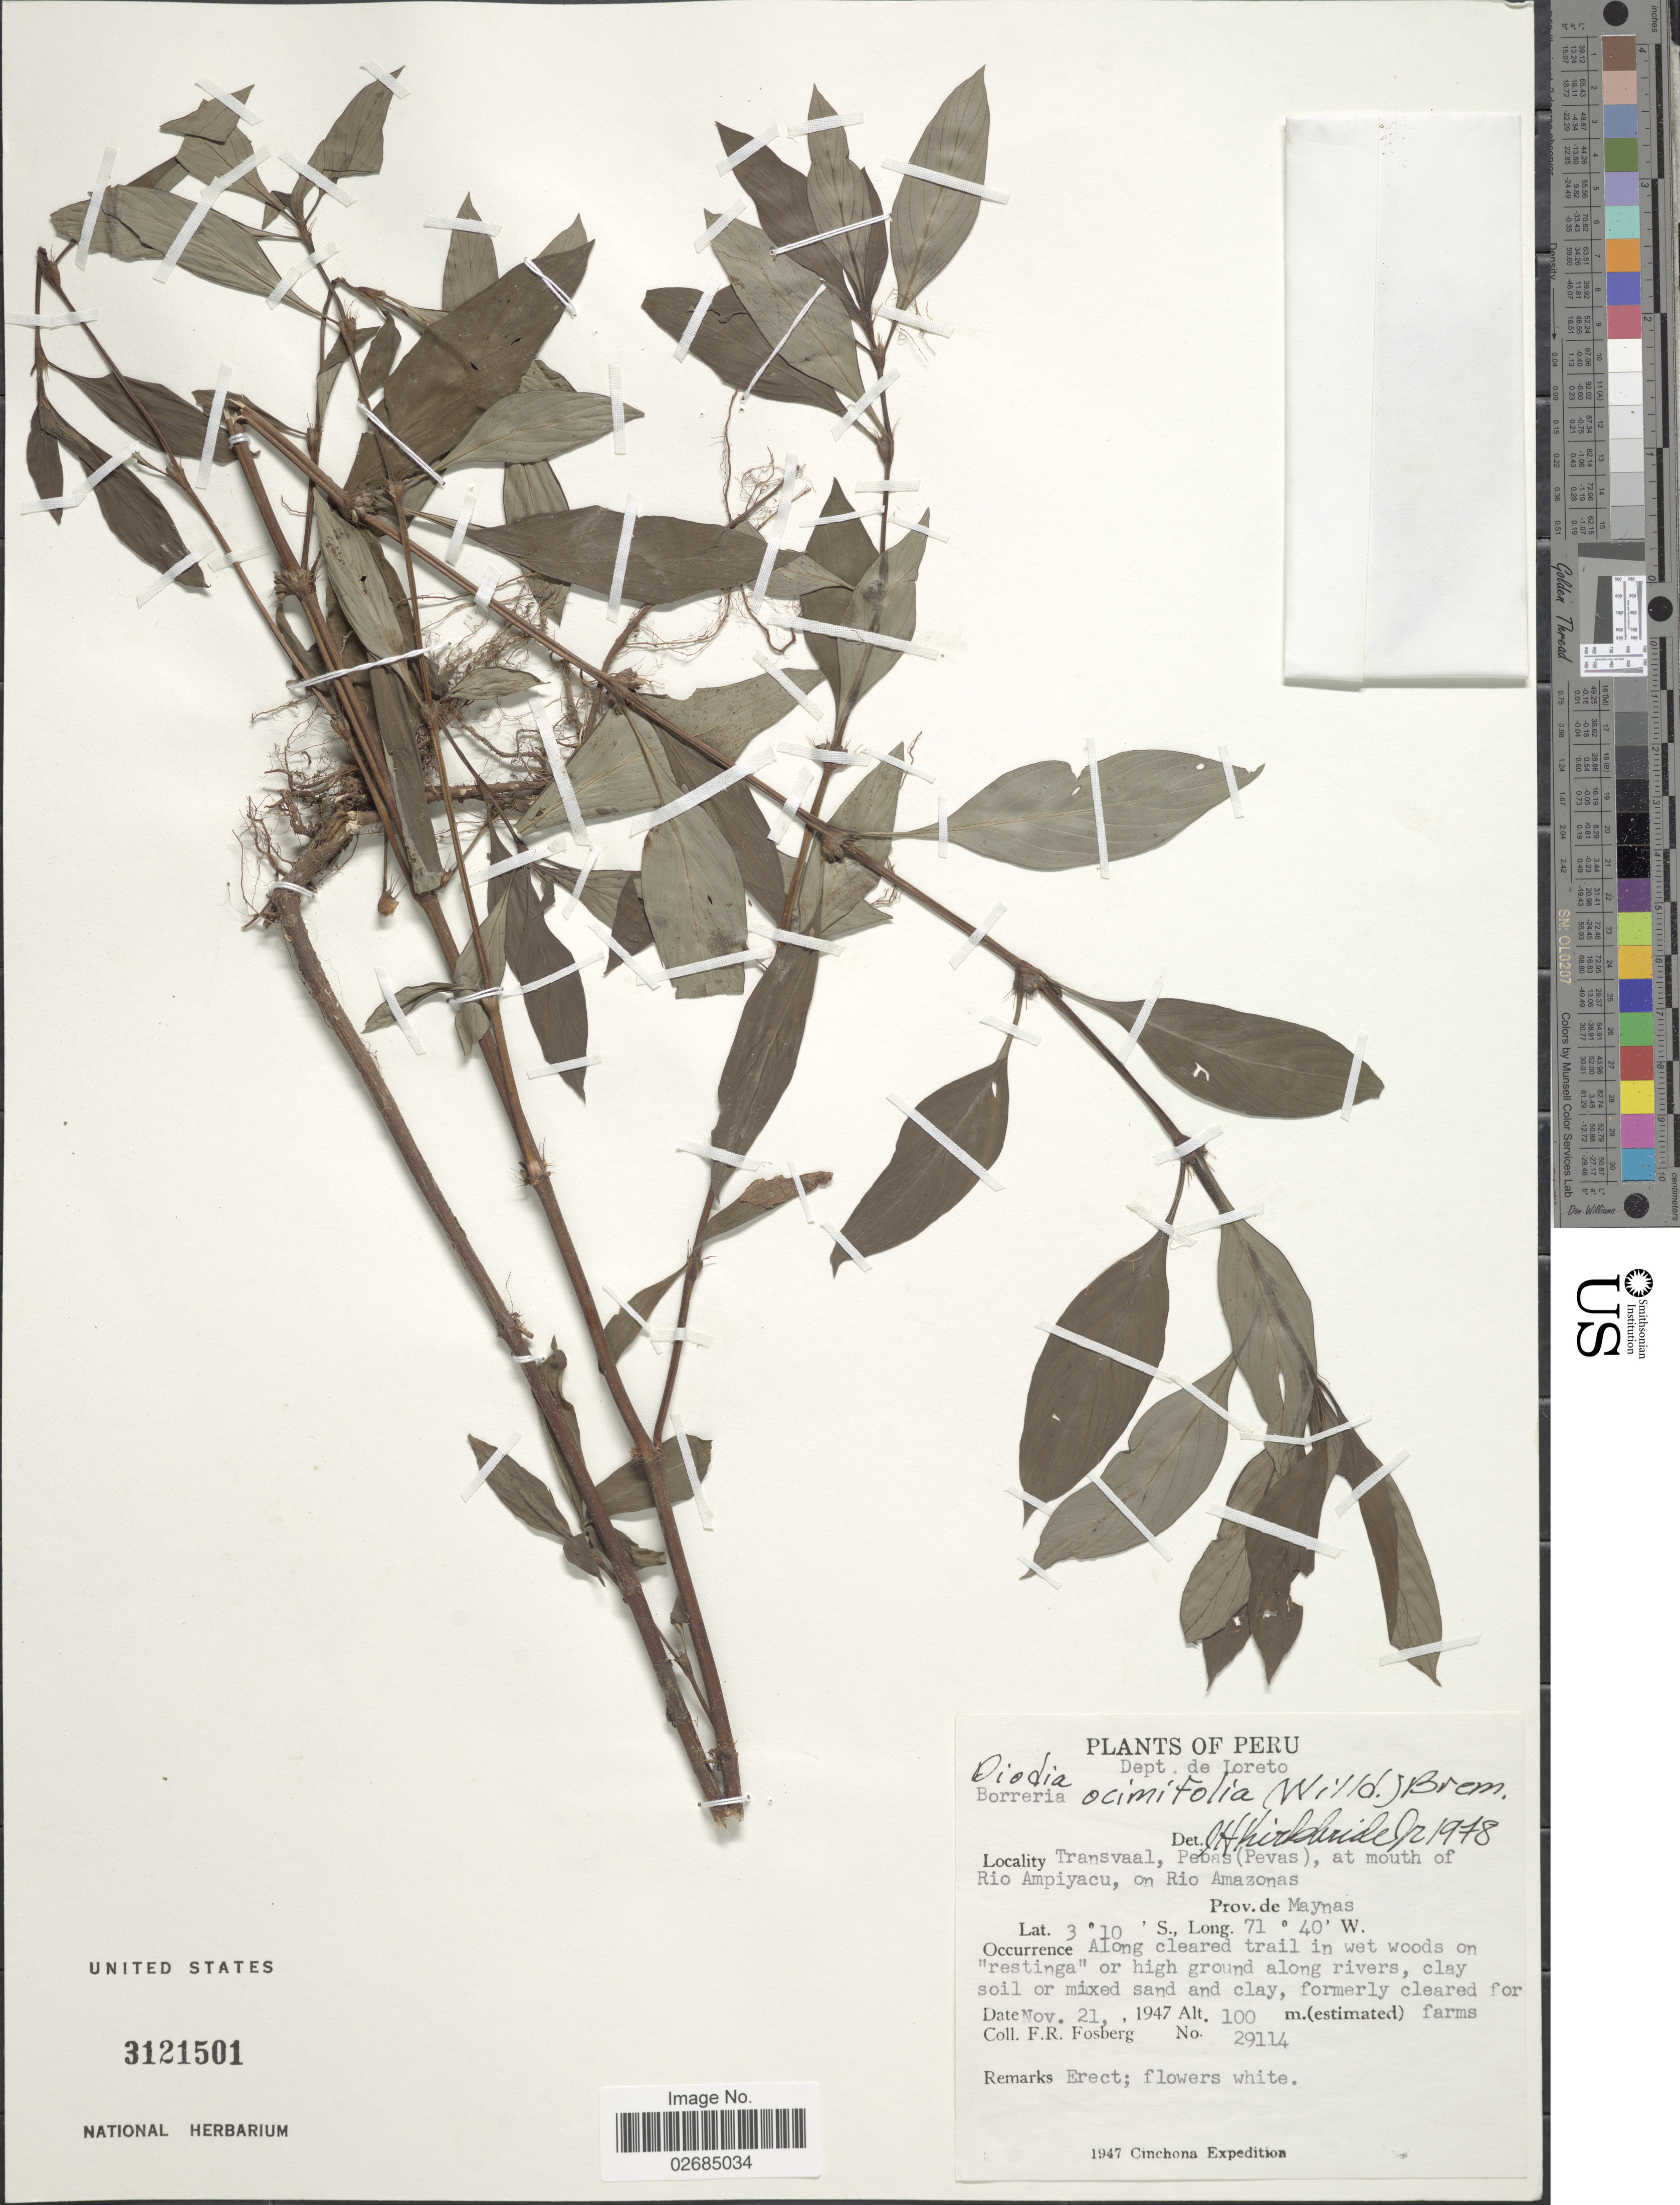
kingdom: Plantae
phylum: Tracheophyta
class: Magnoliopsida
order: Gentianales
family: Rubiaceae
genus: Diodia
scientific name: Diodia ocimifolia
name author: (Willd. ex Roem. & Schult.) Bremek.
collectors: F. R. Fosberg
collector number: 29114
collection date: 1947-11-21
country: Peru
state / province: Loreto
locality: Dept. de Loreto. Transvaal, Pebas (Pevas), at mouth of Rio Ampiyacu, on Rio Amazonas. Prov. de Maynas.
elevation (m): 100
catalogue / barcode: US 3121501